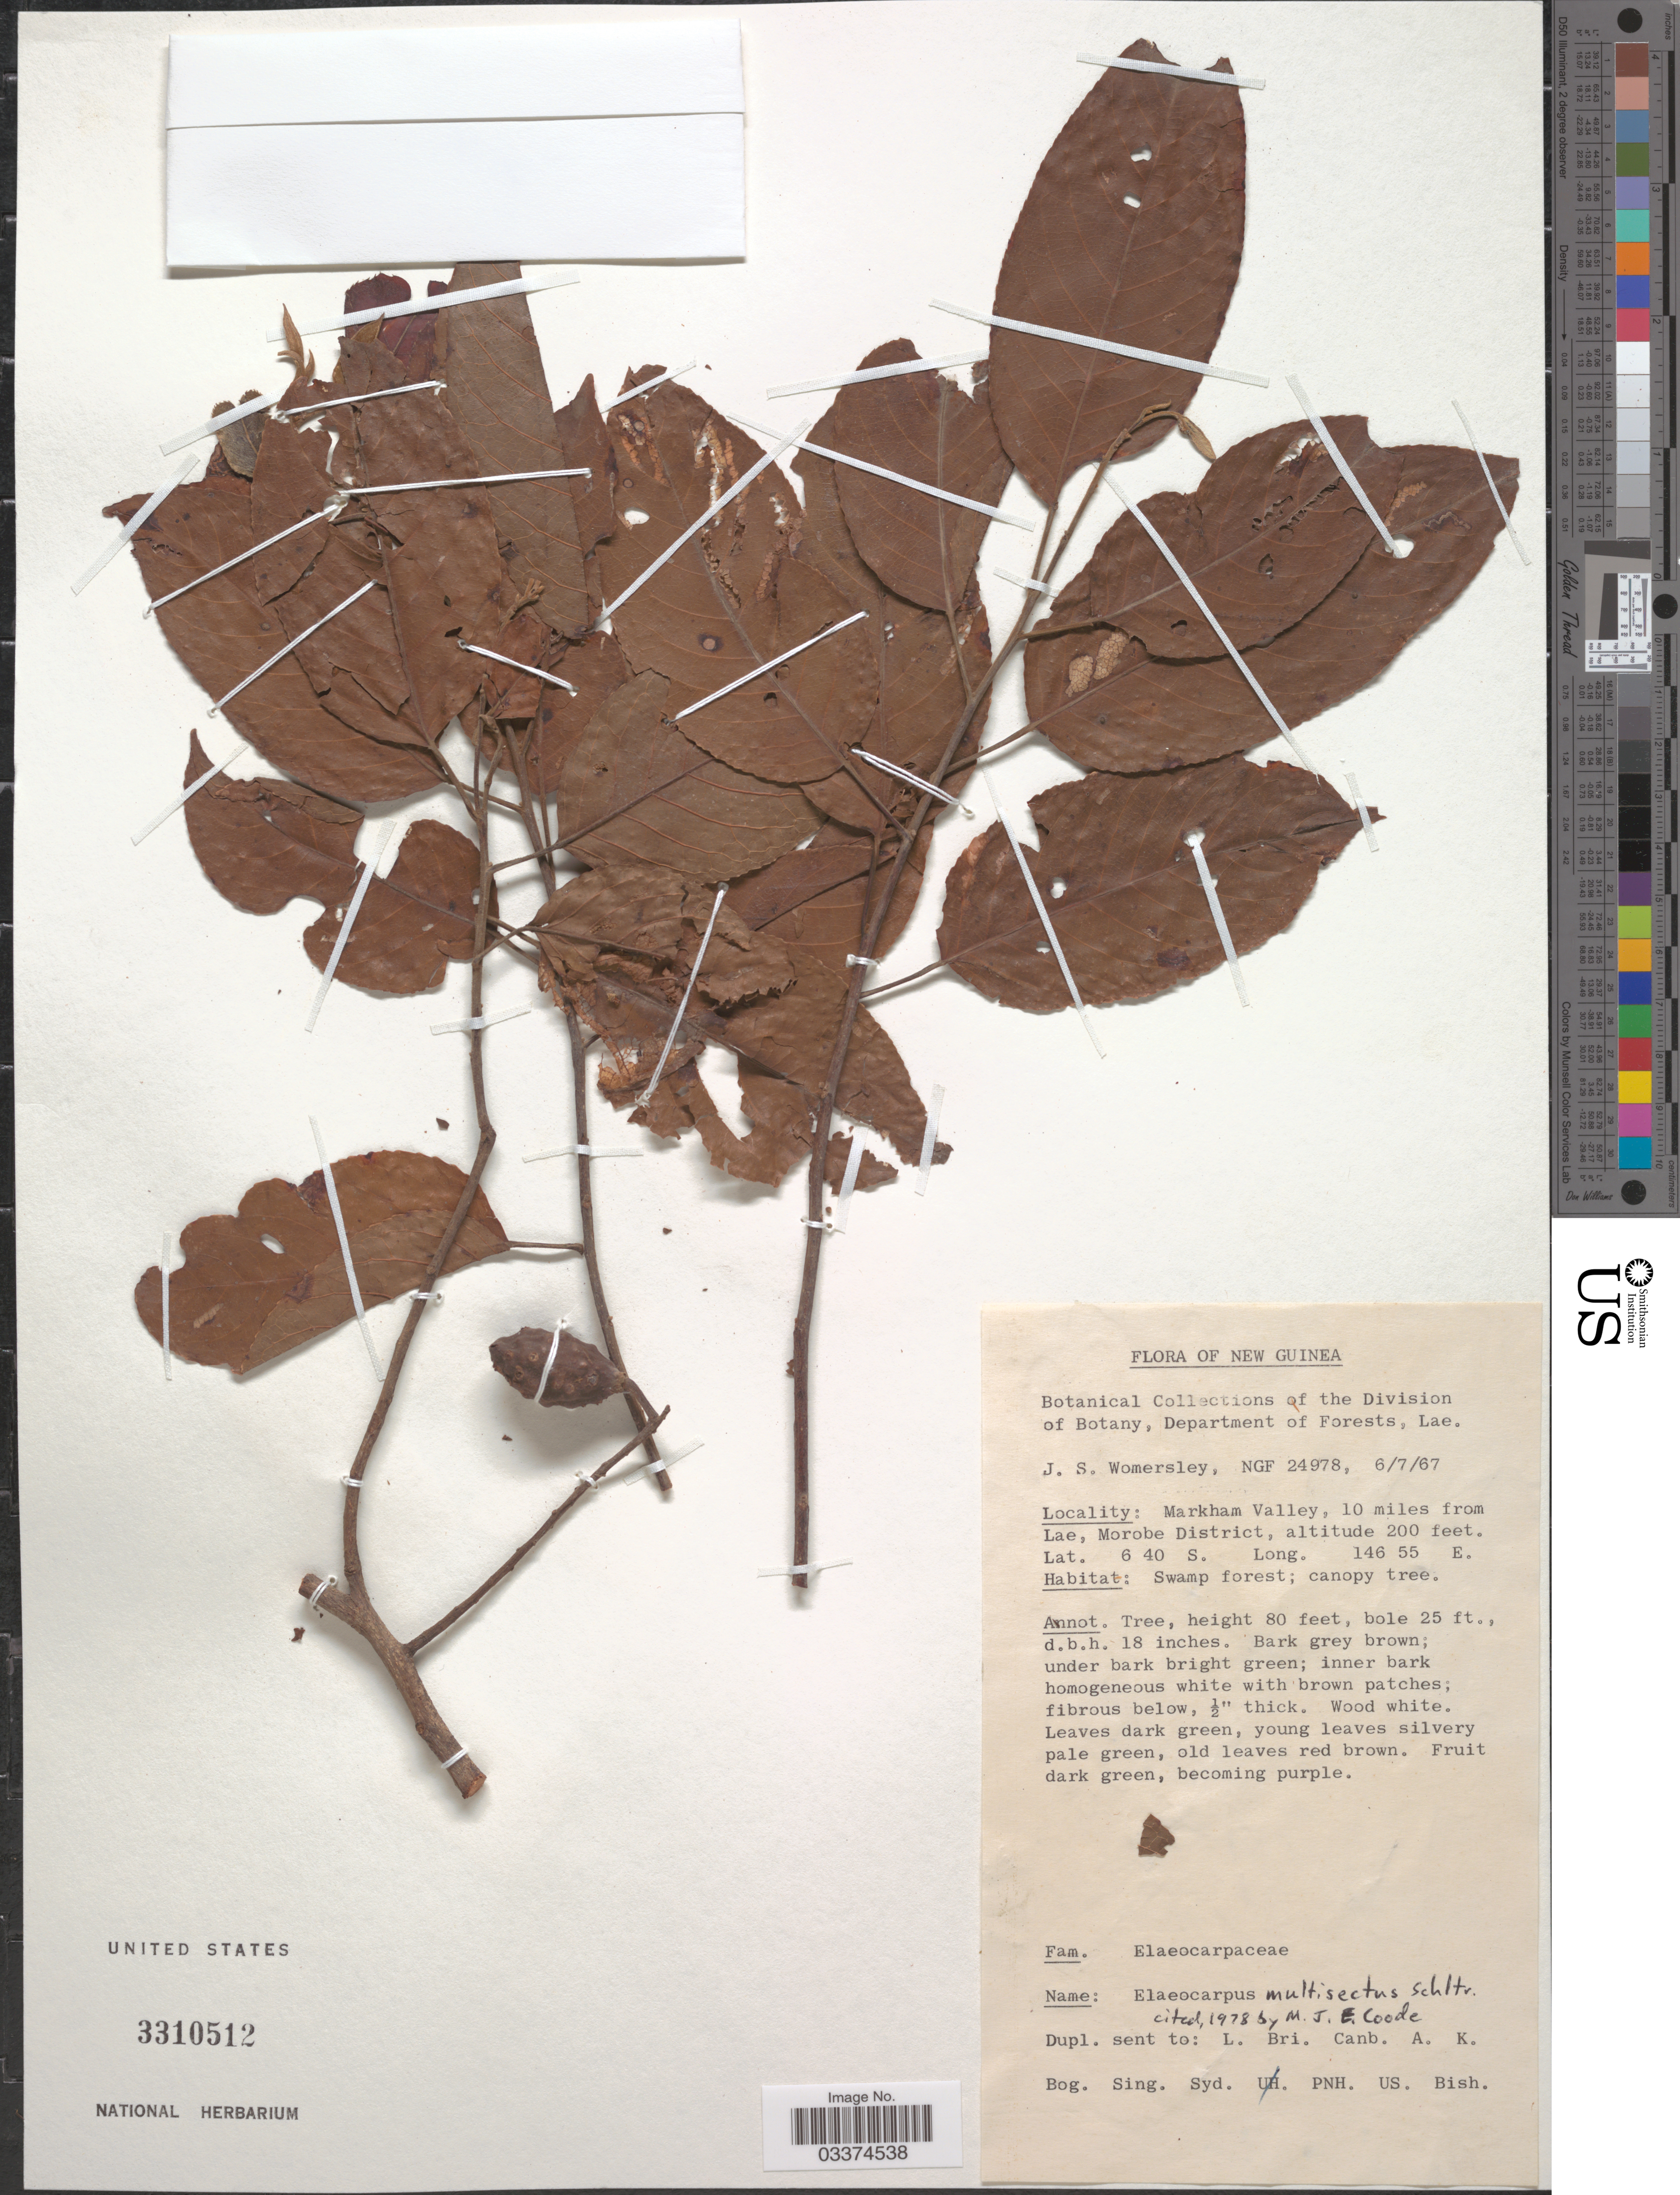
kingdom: Plantae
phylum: Tracheophyta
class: Magnoliopsida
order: Oxalidales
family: Elaeocarpaceae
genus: Elaeocarpus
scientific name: Elaeocarpus multisectus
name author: Schltr.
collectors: J. S. Womersley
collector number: NGF24978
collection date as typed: Transcribed d/m/y: 6/7/67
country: Papua New Guinea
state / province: Morobe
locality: New Guinea, Markham Valley, 10 miles from Lae, Morobe District.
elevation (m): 61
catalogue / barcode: US 3310512